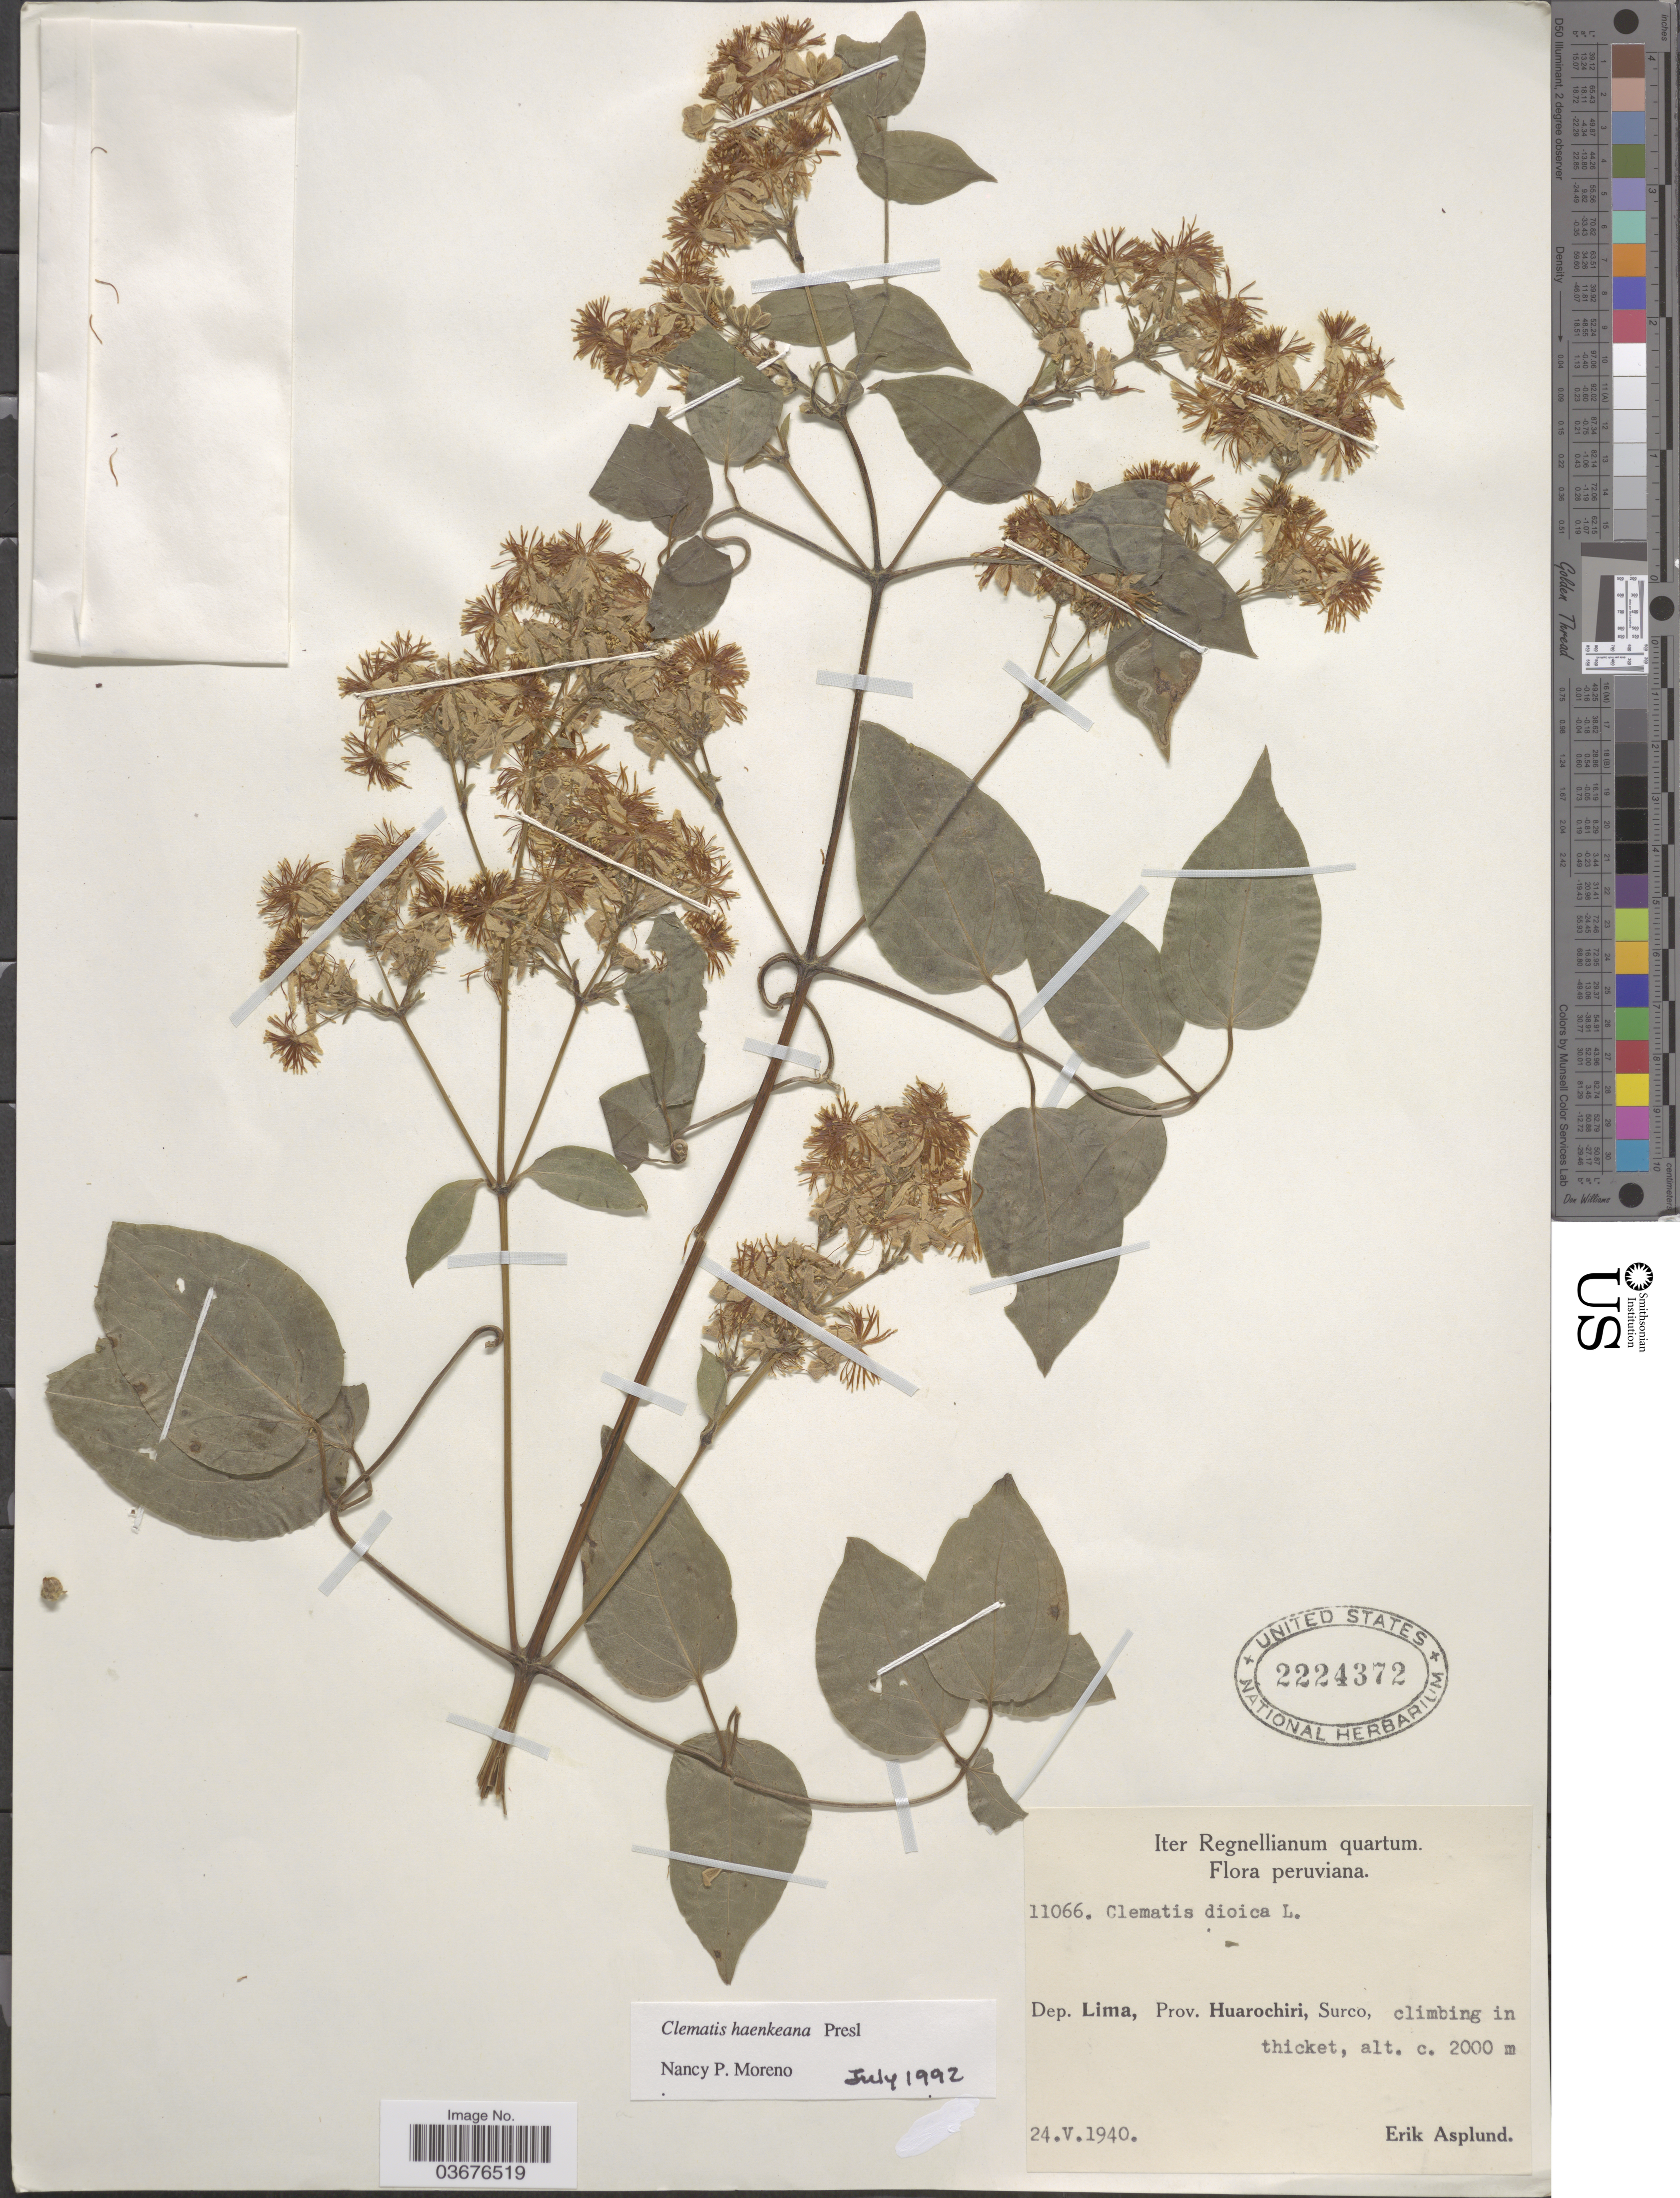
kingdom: Plantae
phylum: Tracheophyta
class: Magnoliopsida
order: Ranunculales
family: Ranunculaceae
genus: Clematis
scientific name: Clematis haenkeana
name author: C. Presl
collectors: E. Asplund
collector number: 11066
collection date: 1940-05-24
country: Peru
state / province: Lima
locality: Dep. Lima, Prov. Huarochiri, Surco.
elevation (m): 2000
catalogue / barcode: US 2224372